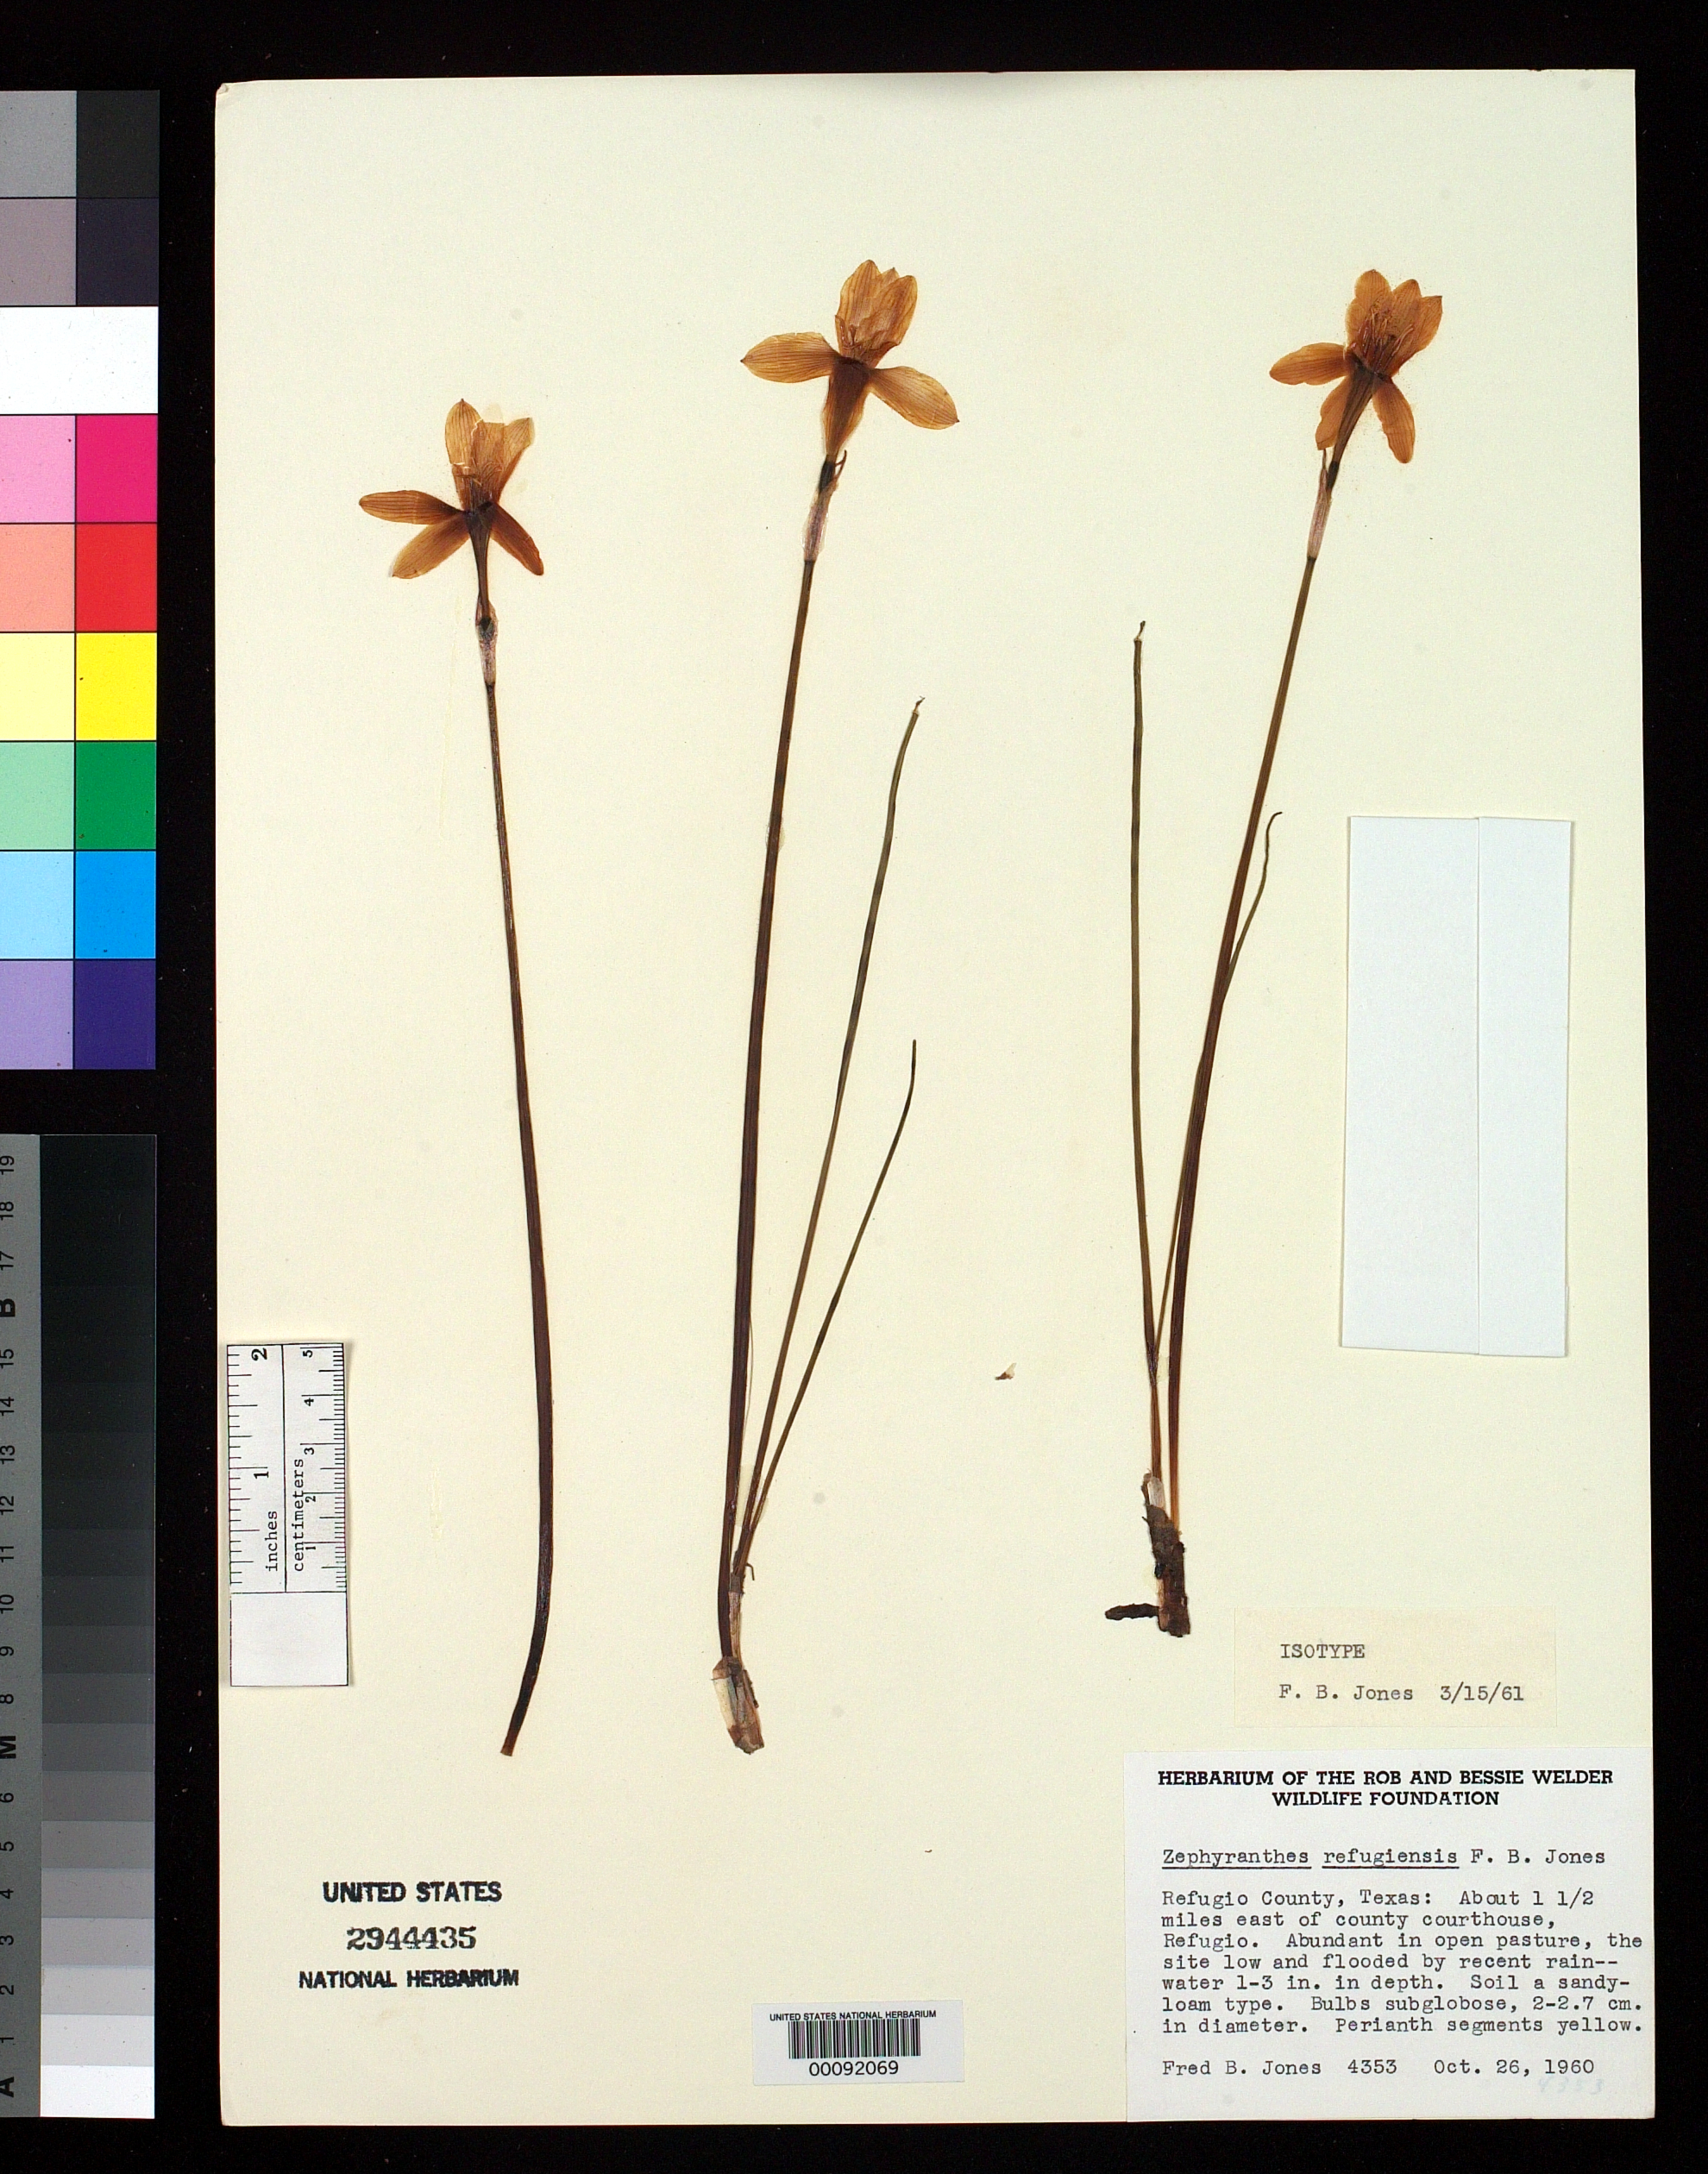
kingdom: Plantae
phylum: Tracheophyta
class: Liliopsida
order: Asparagales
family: Amaryllidaceae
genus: Zephyranthes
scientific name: Zephyranthes refugiensis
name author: F.B. Jones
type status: Isotype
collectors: F. B. Jones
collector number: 4353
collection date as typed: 26 Oct 1960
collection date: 1960-10-26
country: United States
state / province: Texas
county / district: Refugio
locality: East of Refugio.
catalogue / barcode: US 2944435